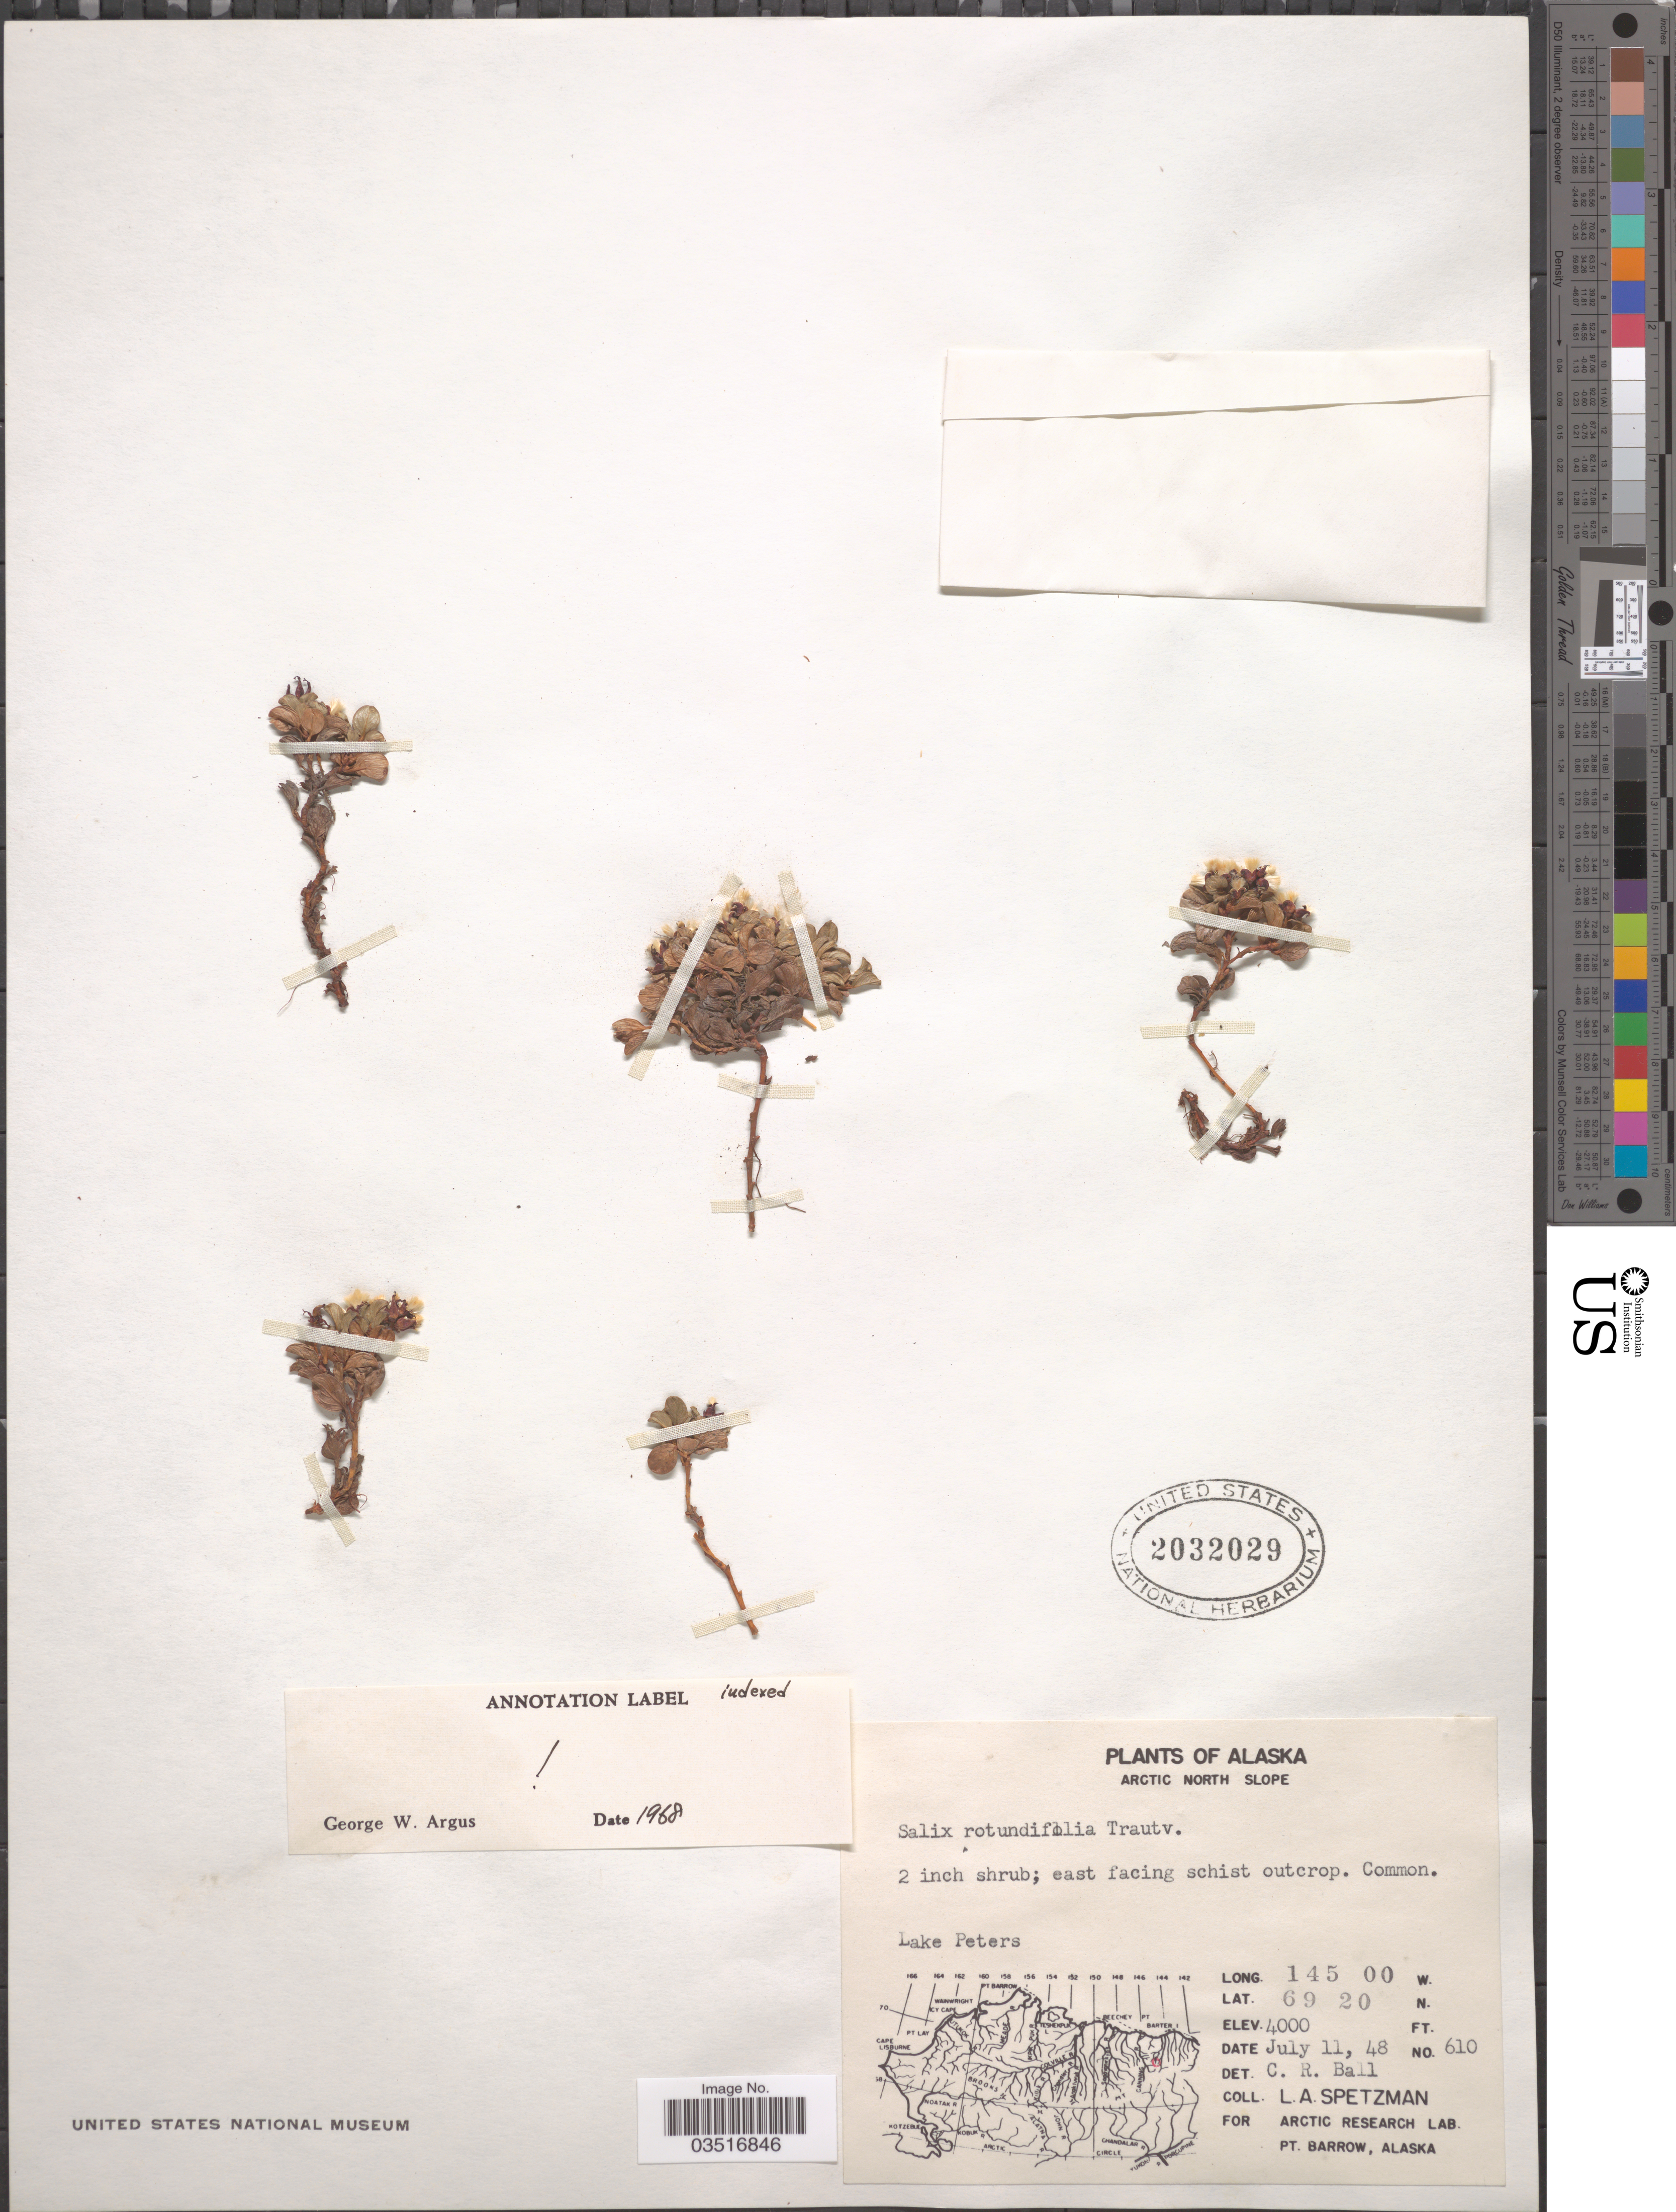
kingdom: Plantae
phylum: Tracheophyta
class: Magnoliopsida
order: Malpighiales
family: Salicaceae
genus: Salix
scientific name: Salix rotundifolia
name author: Trautv.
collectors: L. Spetzman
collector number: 610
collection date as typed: Transcribed d/m/y: 11/7/48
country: United States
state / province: Alaska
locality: Arctic North Slope. Lake Peters.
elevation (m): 1219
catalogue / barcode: US 2032029